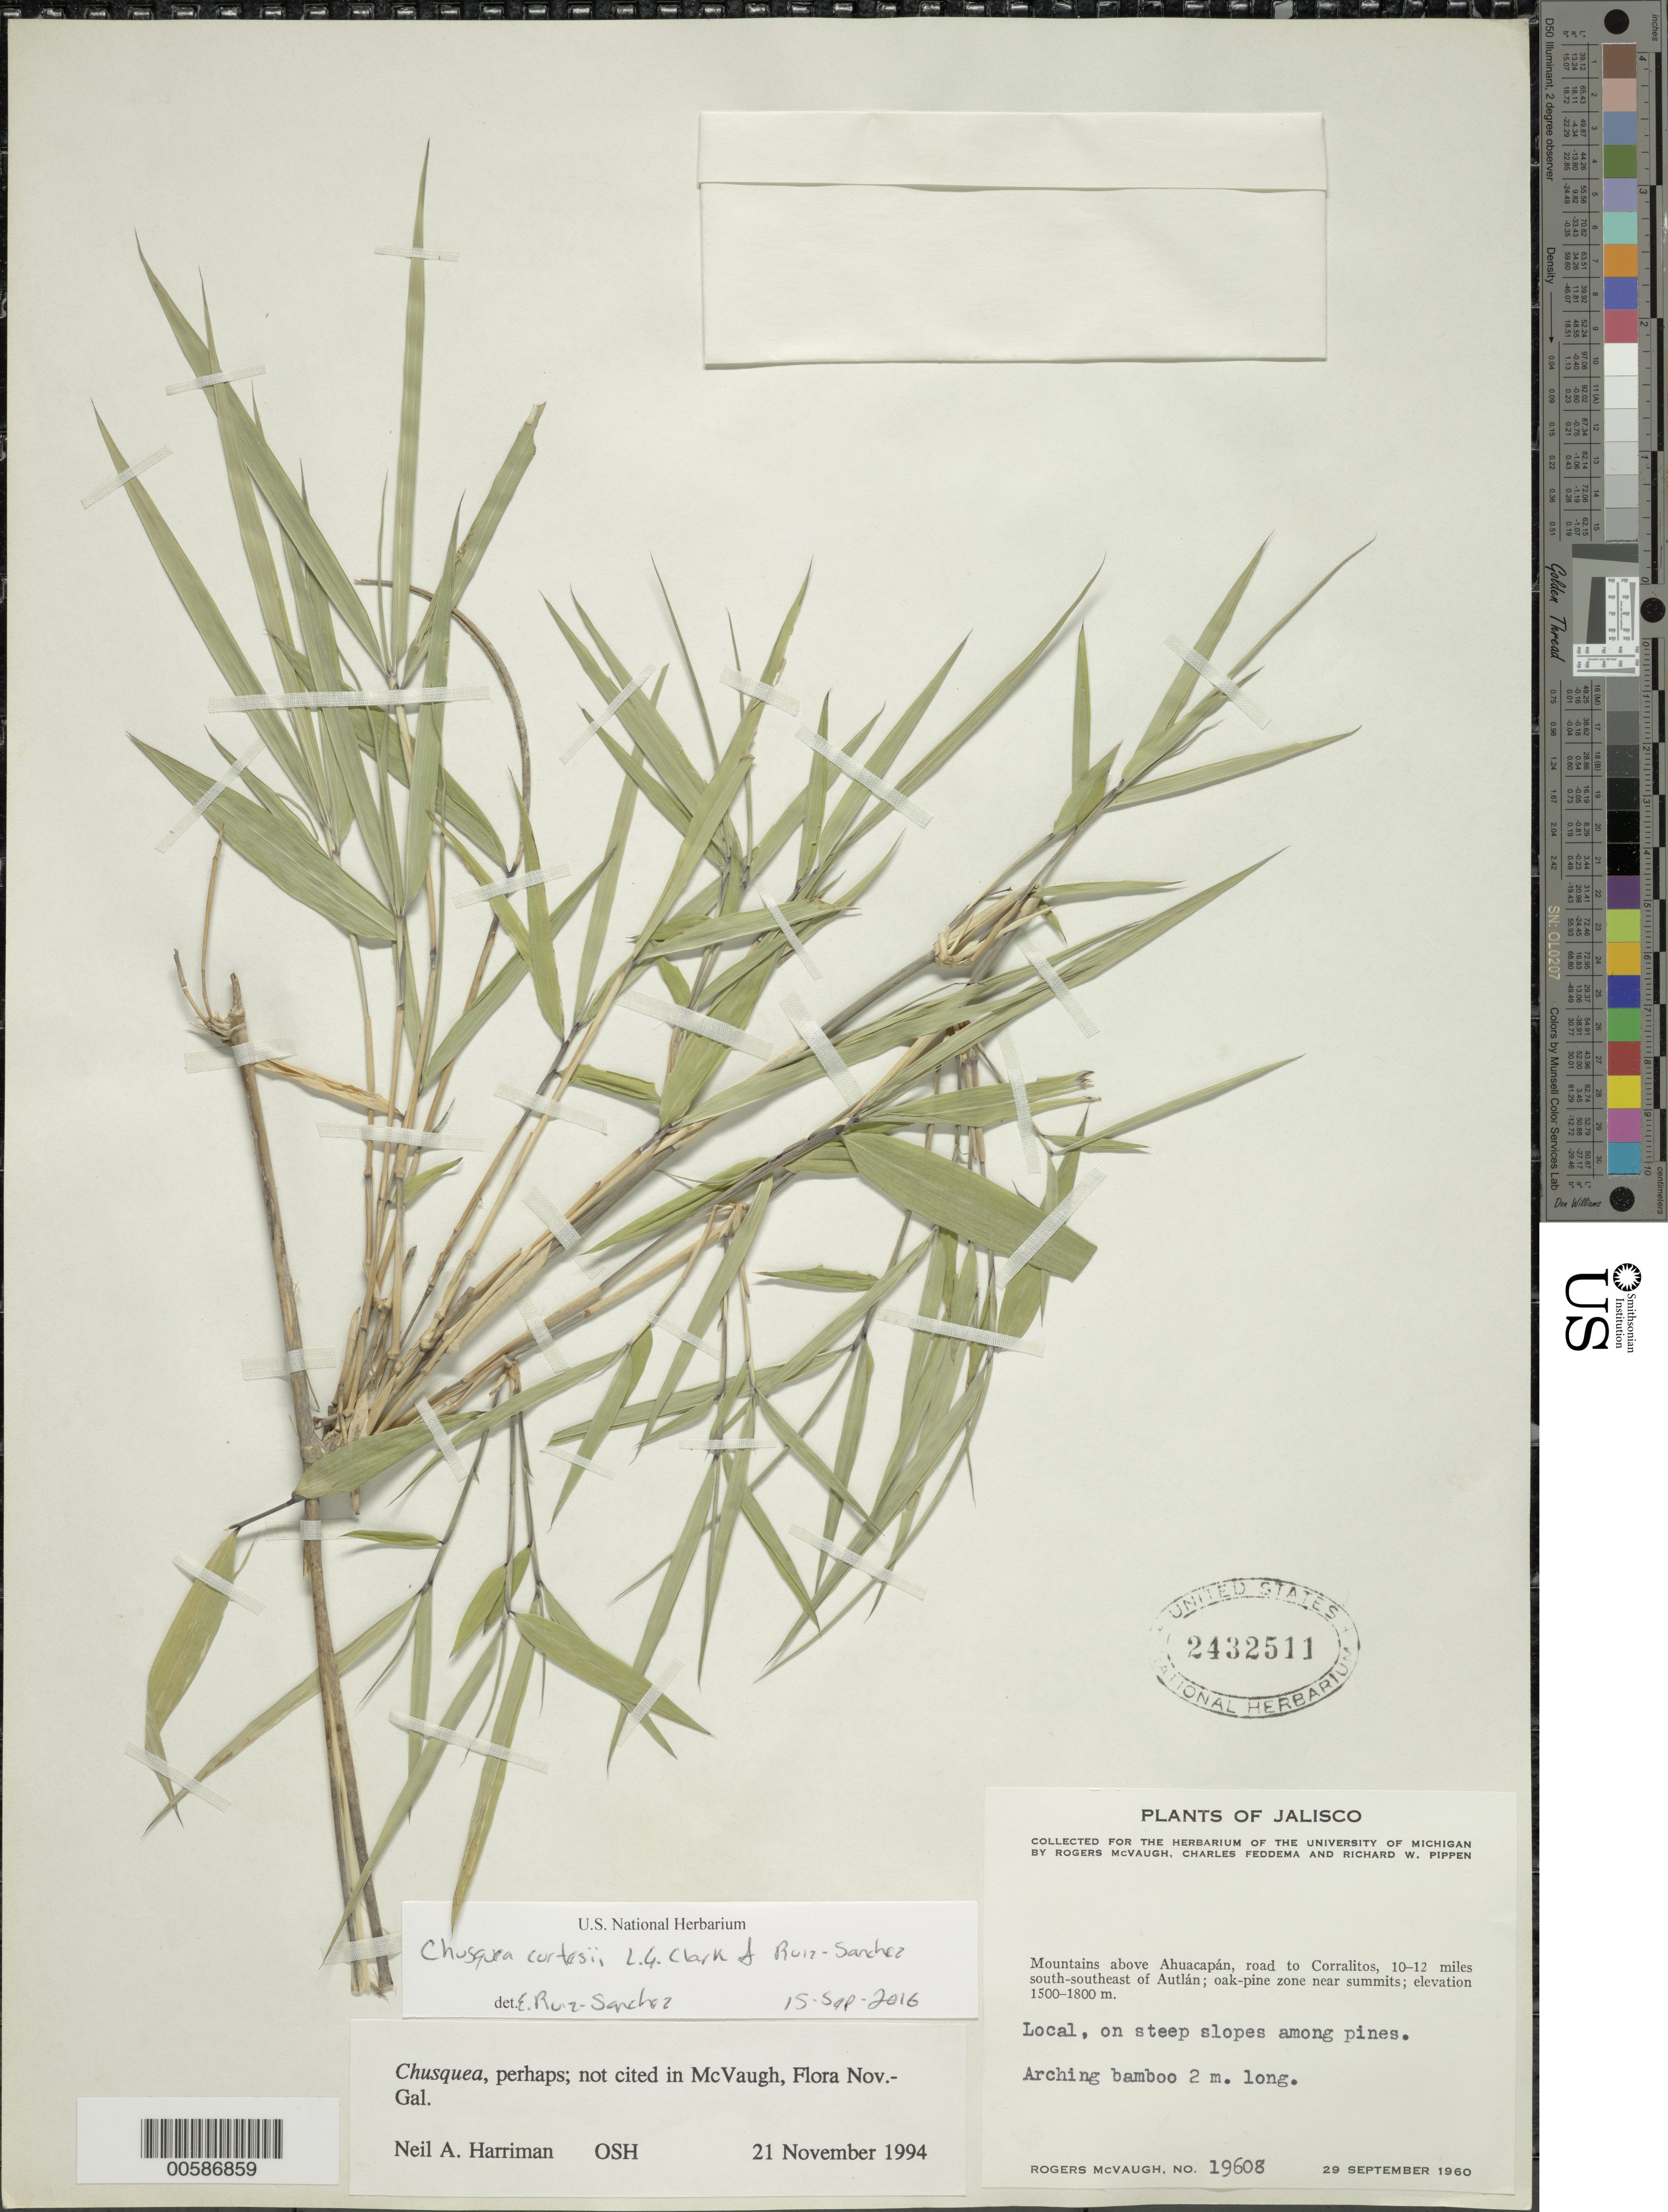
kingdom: Plantae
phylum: Tracheophyta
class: Liliopsida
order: Poales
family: Poaceae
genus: Chusquea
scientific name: Chusquea cortesii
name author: L.G. Clark & Ruíz-Sanchez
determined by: Ruíz-Sanchez, E.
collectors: R. McVaugh, C. Feddema & R. W. Pippen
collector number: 19608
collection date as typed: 29 Sep 1960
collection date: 1960-09-29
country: Mexico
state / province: Nayarit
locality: Above Ahuacapán road to Corralitos, SSE of Autlán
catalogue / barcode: US 2432511